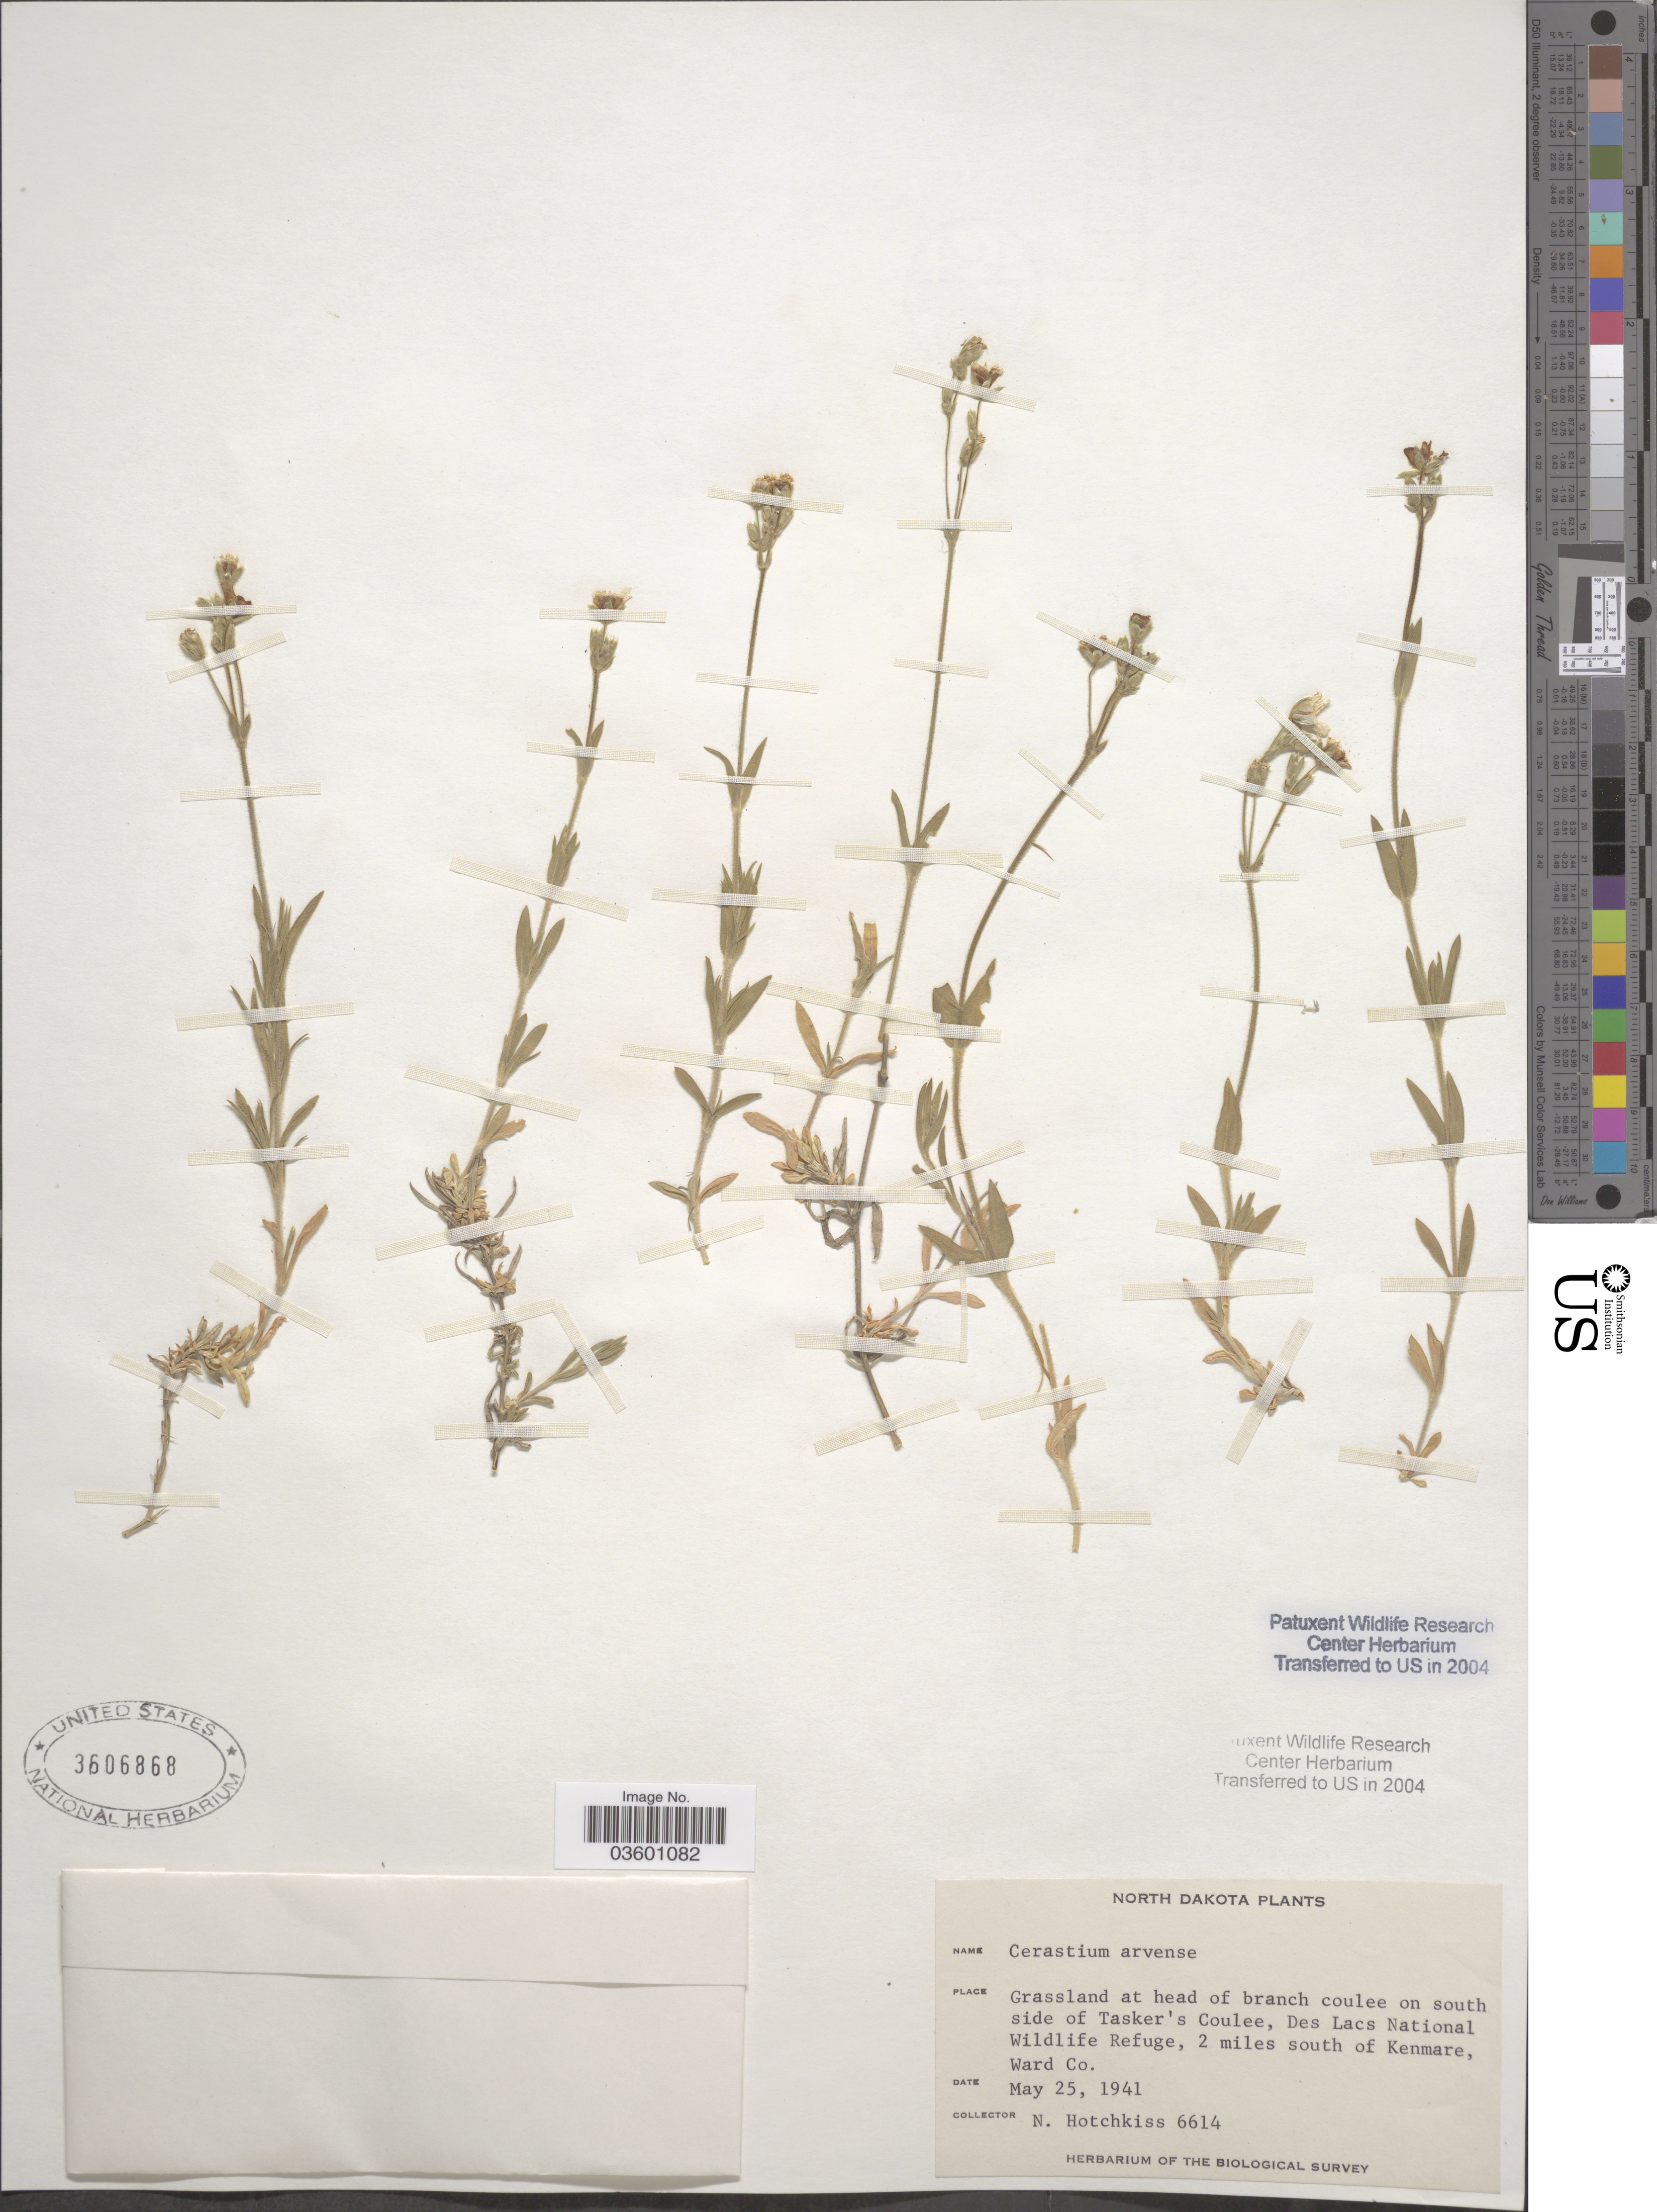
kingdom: Plantae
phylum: Tracheophyta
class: Magnoliopsida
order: Caryophyllales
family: Caryophyllaceae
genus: Cerastium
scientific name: Cerastium arvense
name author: L.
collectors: N. Hotchkiss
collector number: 6614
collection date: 1941-05-25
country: United States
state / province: North Dakota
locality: Grassland at head of branch coulee on south side of Tasker's Coulee, Des Lacs National Wildlife Refuge, 2 miles south of Kenmare, Ward Co.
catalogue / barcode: US 3606868